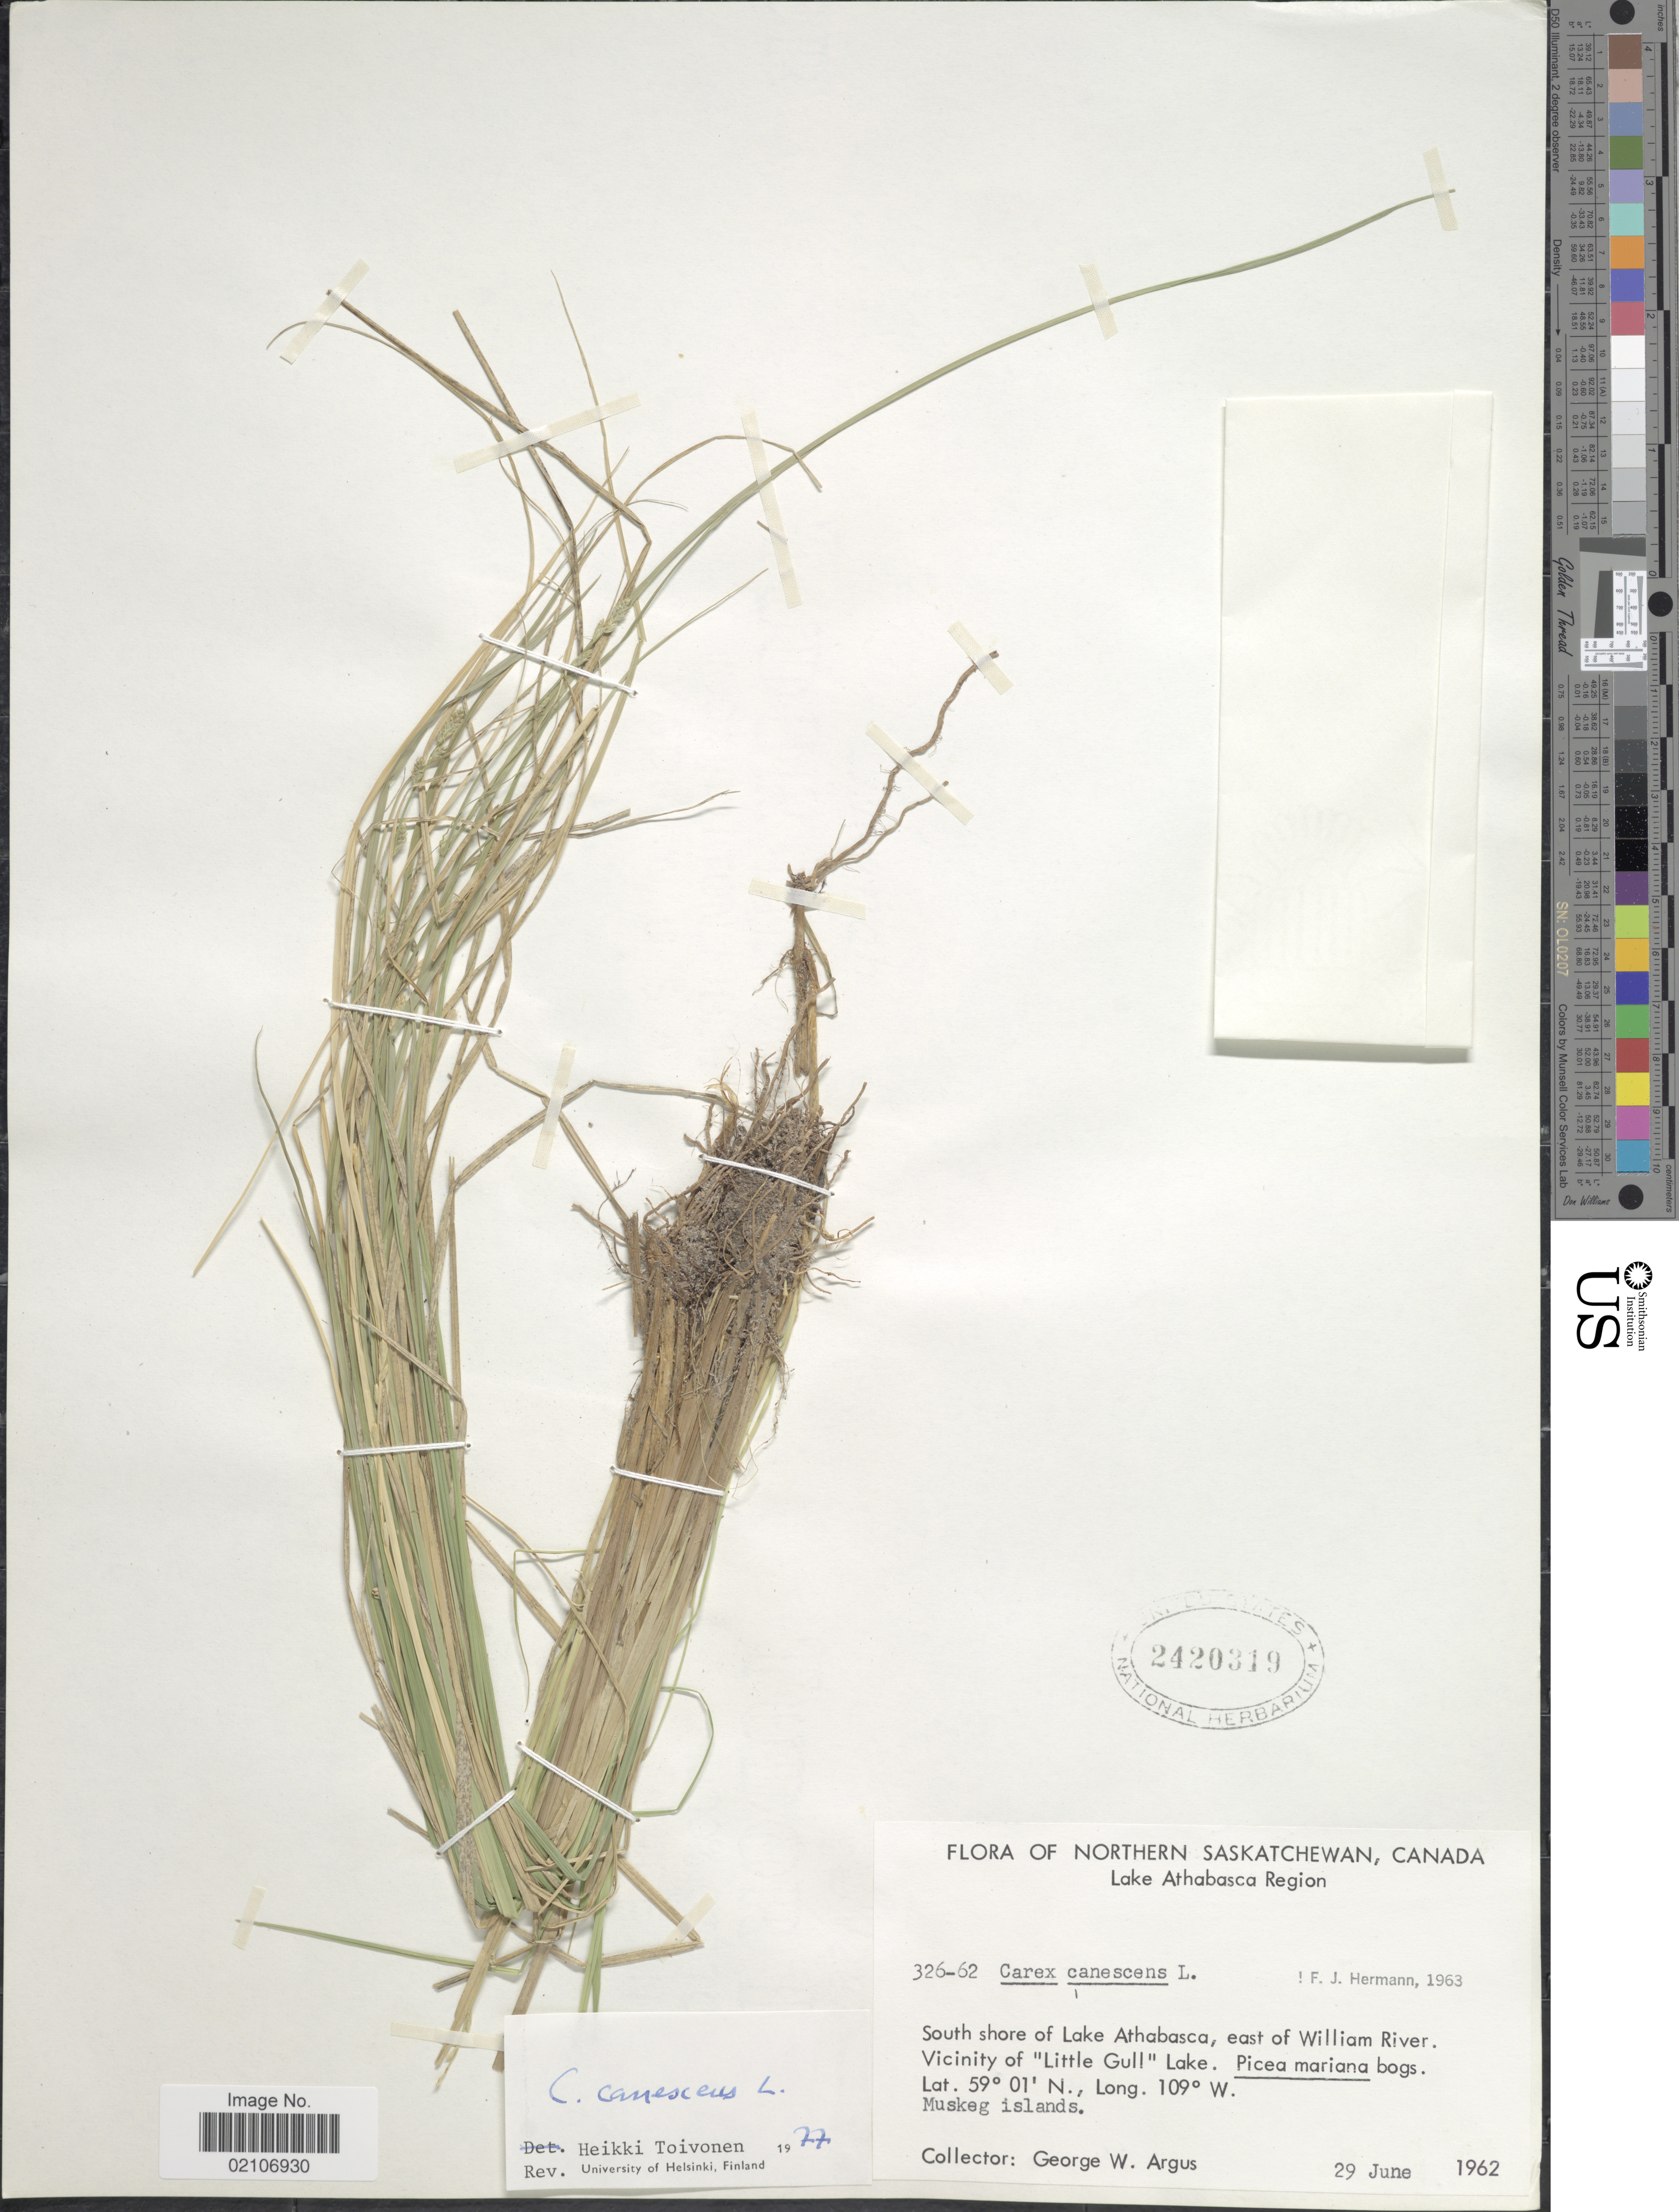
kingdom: Plantae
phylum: Tracheophyta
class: Liliopsida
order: Poales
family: Cyperaceae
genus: Carex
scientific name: Carex canescens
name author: L.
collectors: G. W. Argus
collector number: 326-62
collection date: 1962-06-26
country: Canada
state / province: Saskatchewan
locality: Northern Saskatchewan, Canada, Lake Athabasca Region. South shore of Lake Athabasca, east of William River. Vicinity of "Little Gull" Lake.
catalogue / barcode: US 2420319